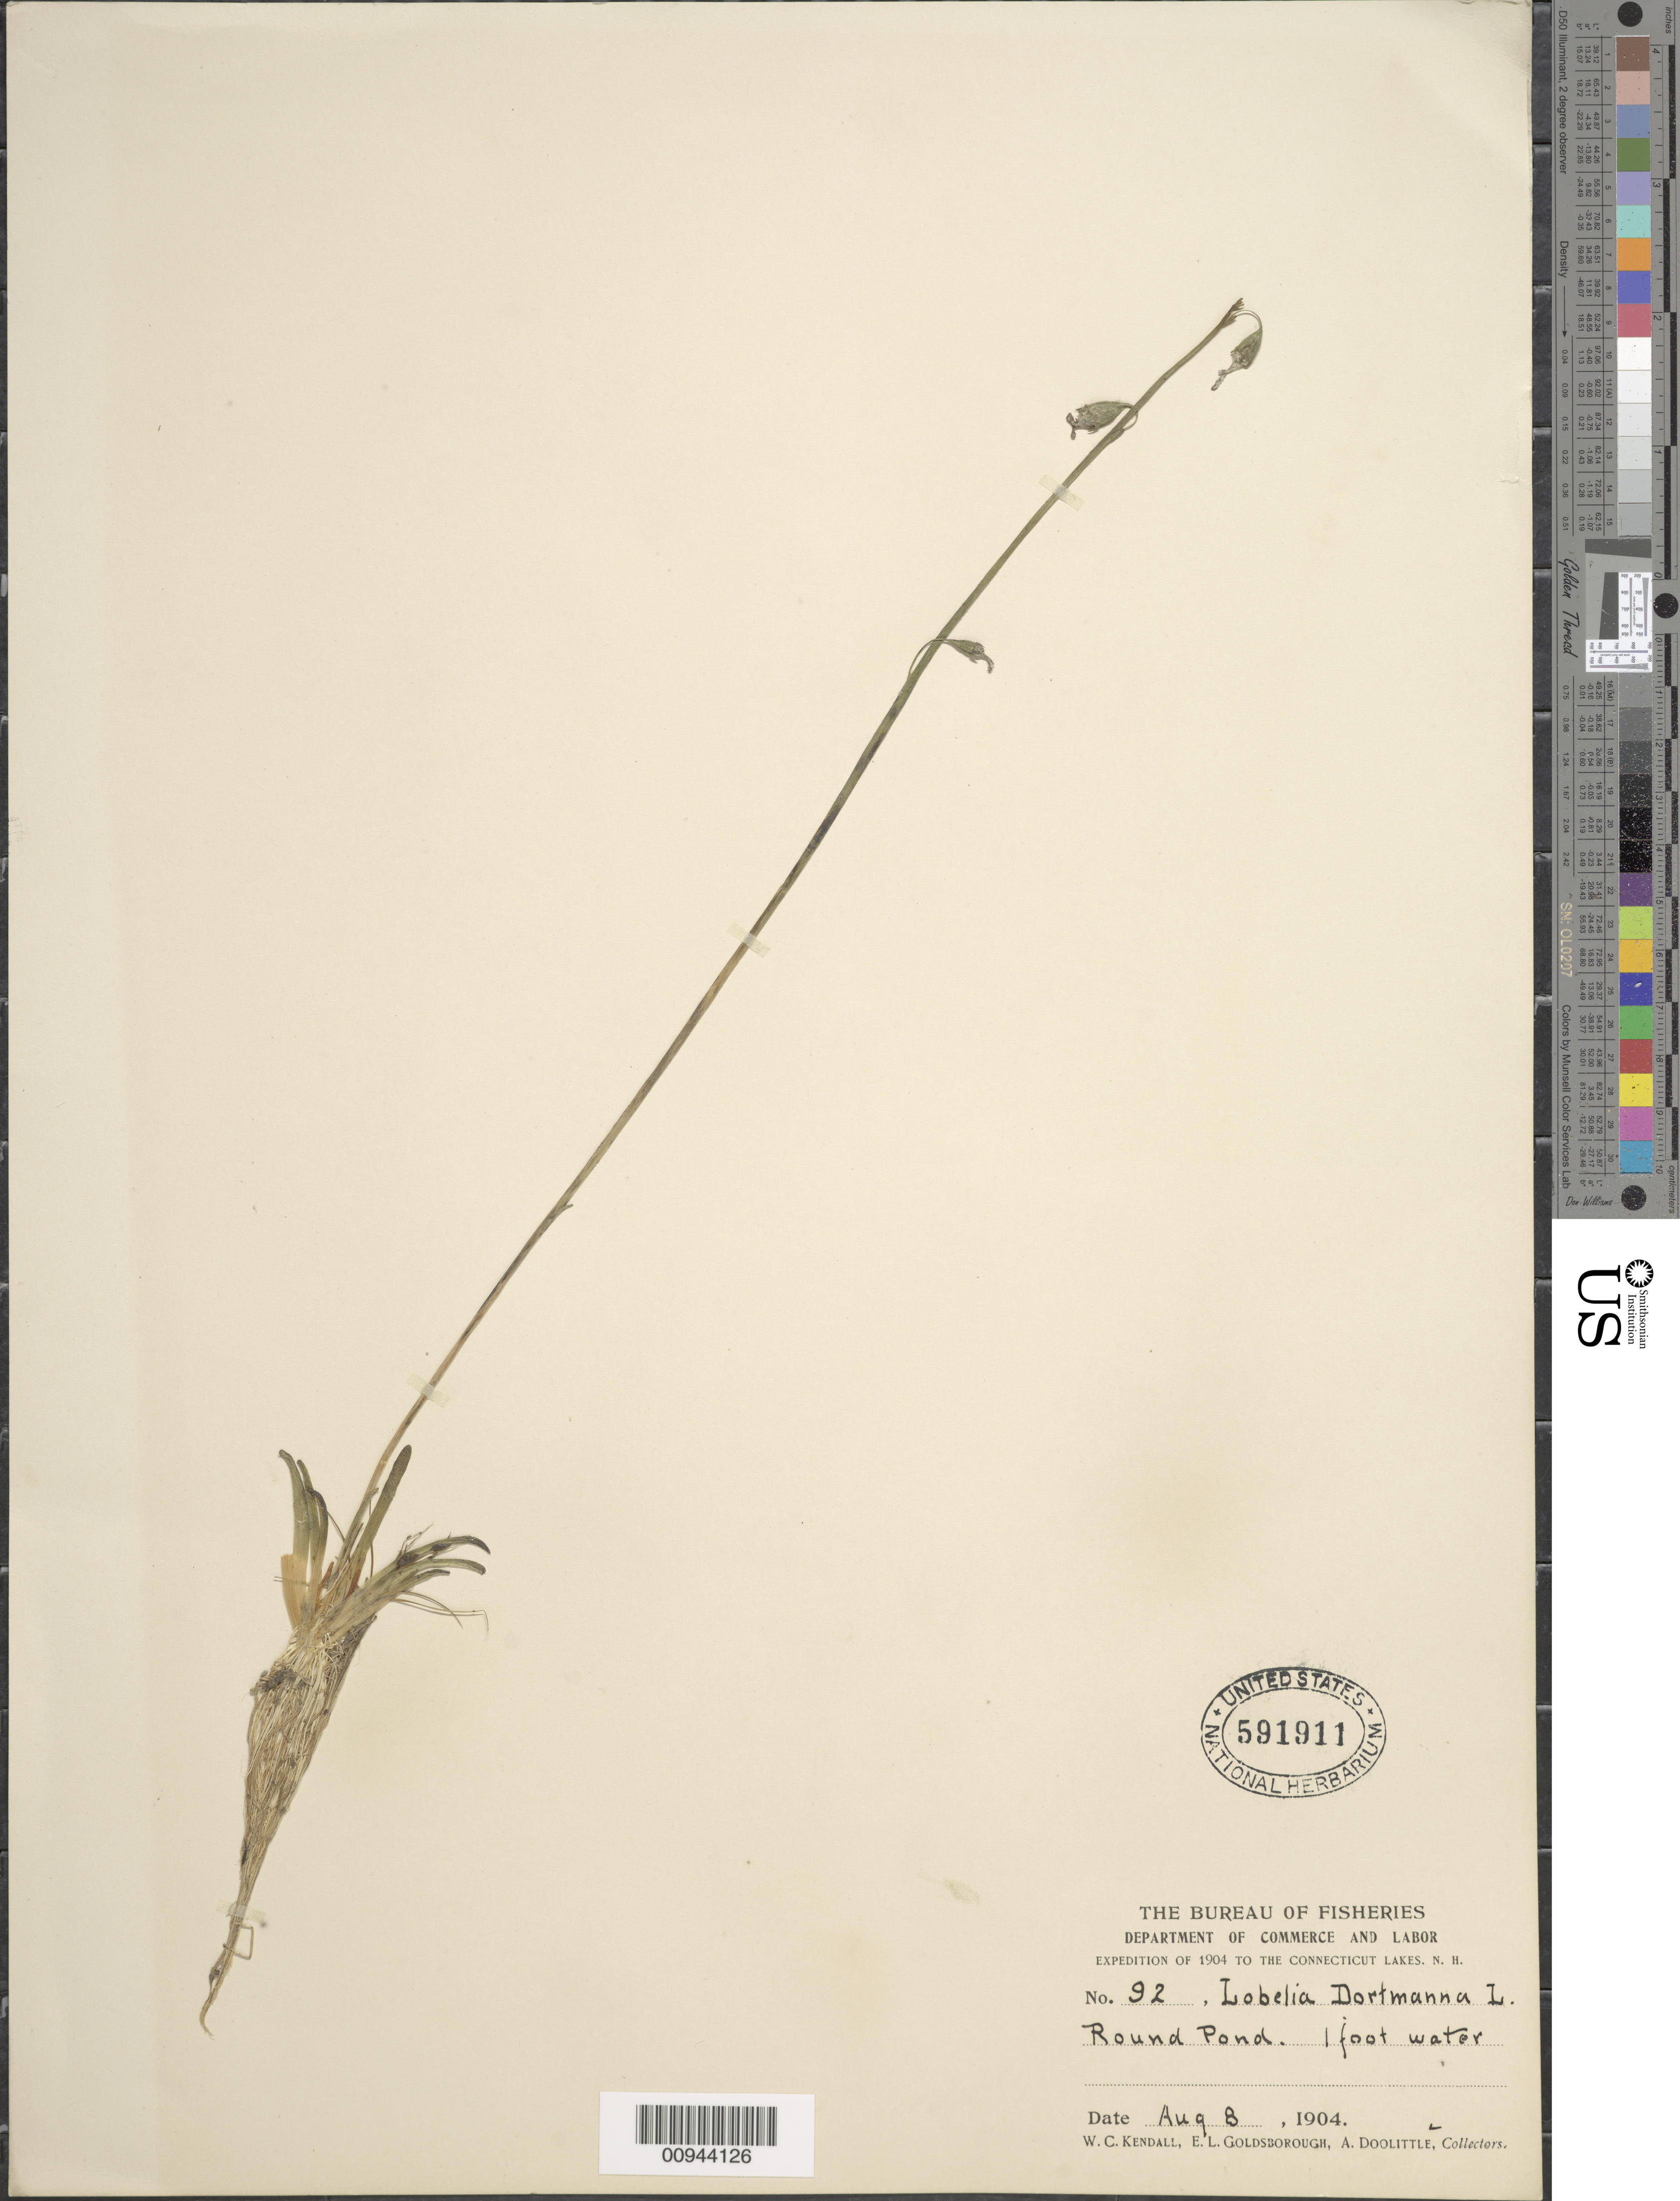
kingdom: Plantae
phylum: Tracheophyta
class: Magnoliopsida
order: Asterales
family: Campanulaceae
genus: Lobelia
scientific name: Lobelia dortmanna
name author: L.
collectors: W. Kendall, e. Goldsborough & A. Doolittle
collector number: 92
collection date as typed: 08 Aug 1904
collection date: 1904-08-08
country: United States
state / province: New Hampshire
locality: Round Pond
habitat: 1 foot water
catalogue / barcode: US 591911